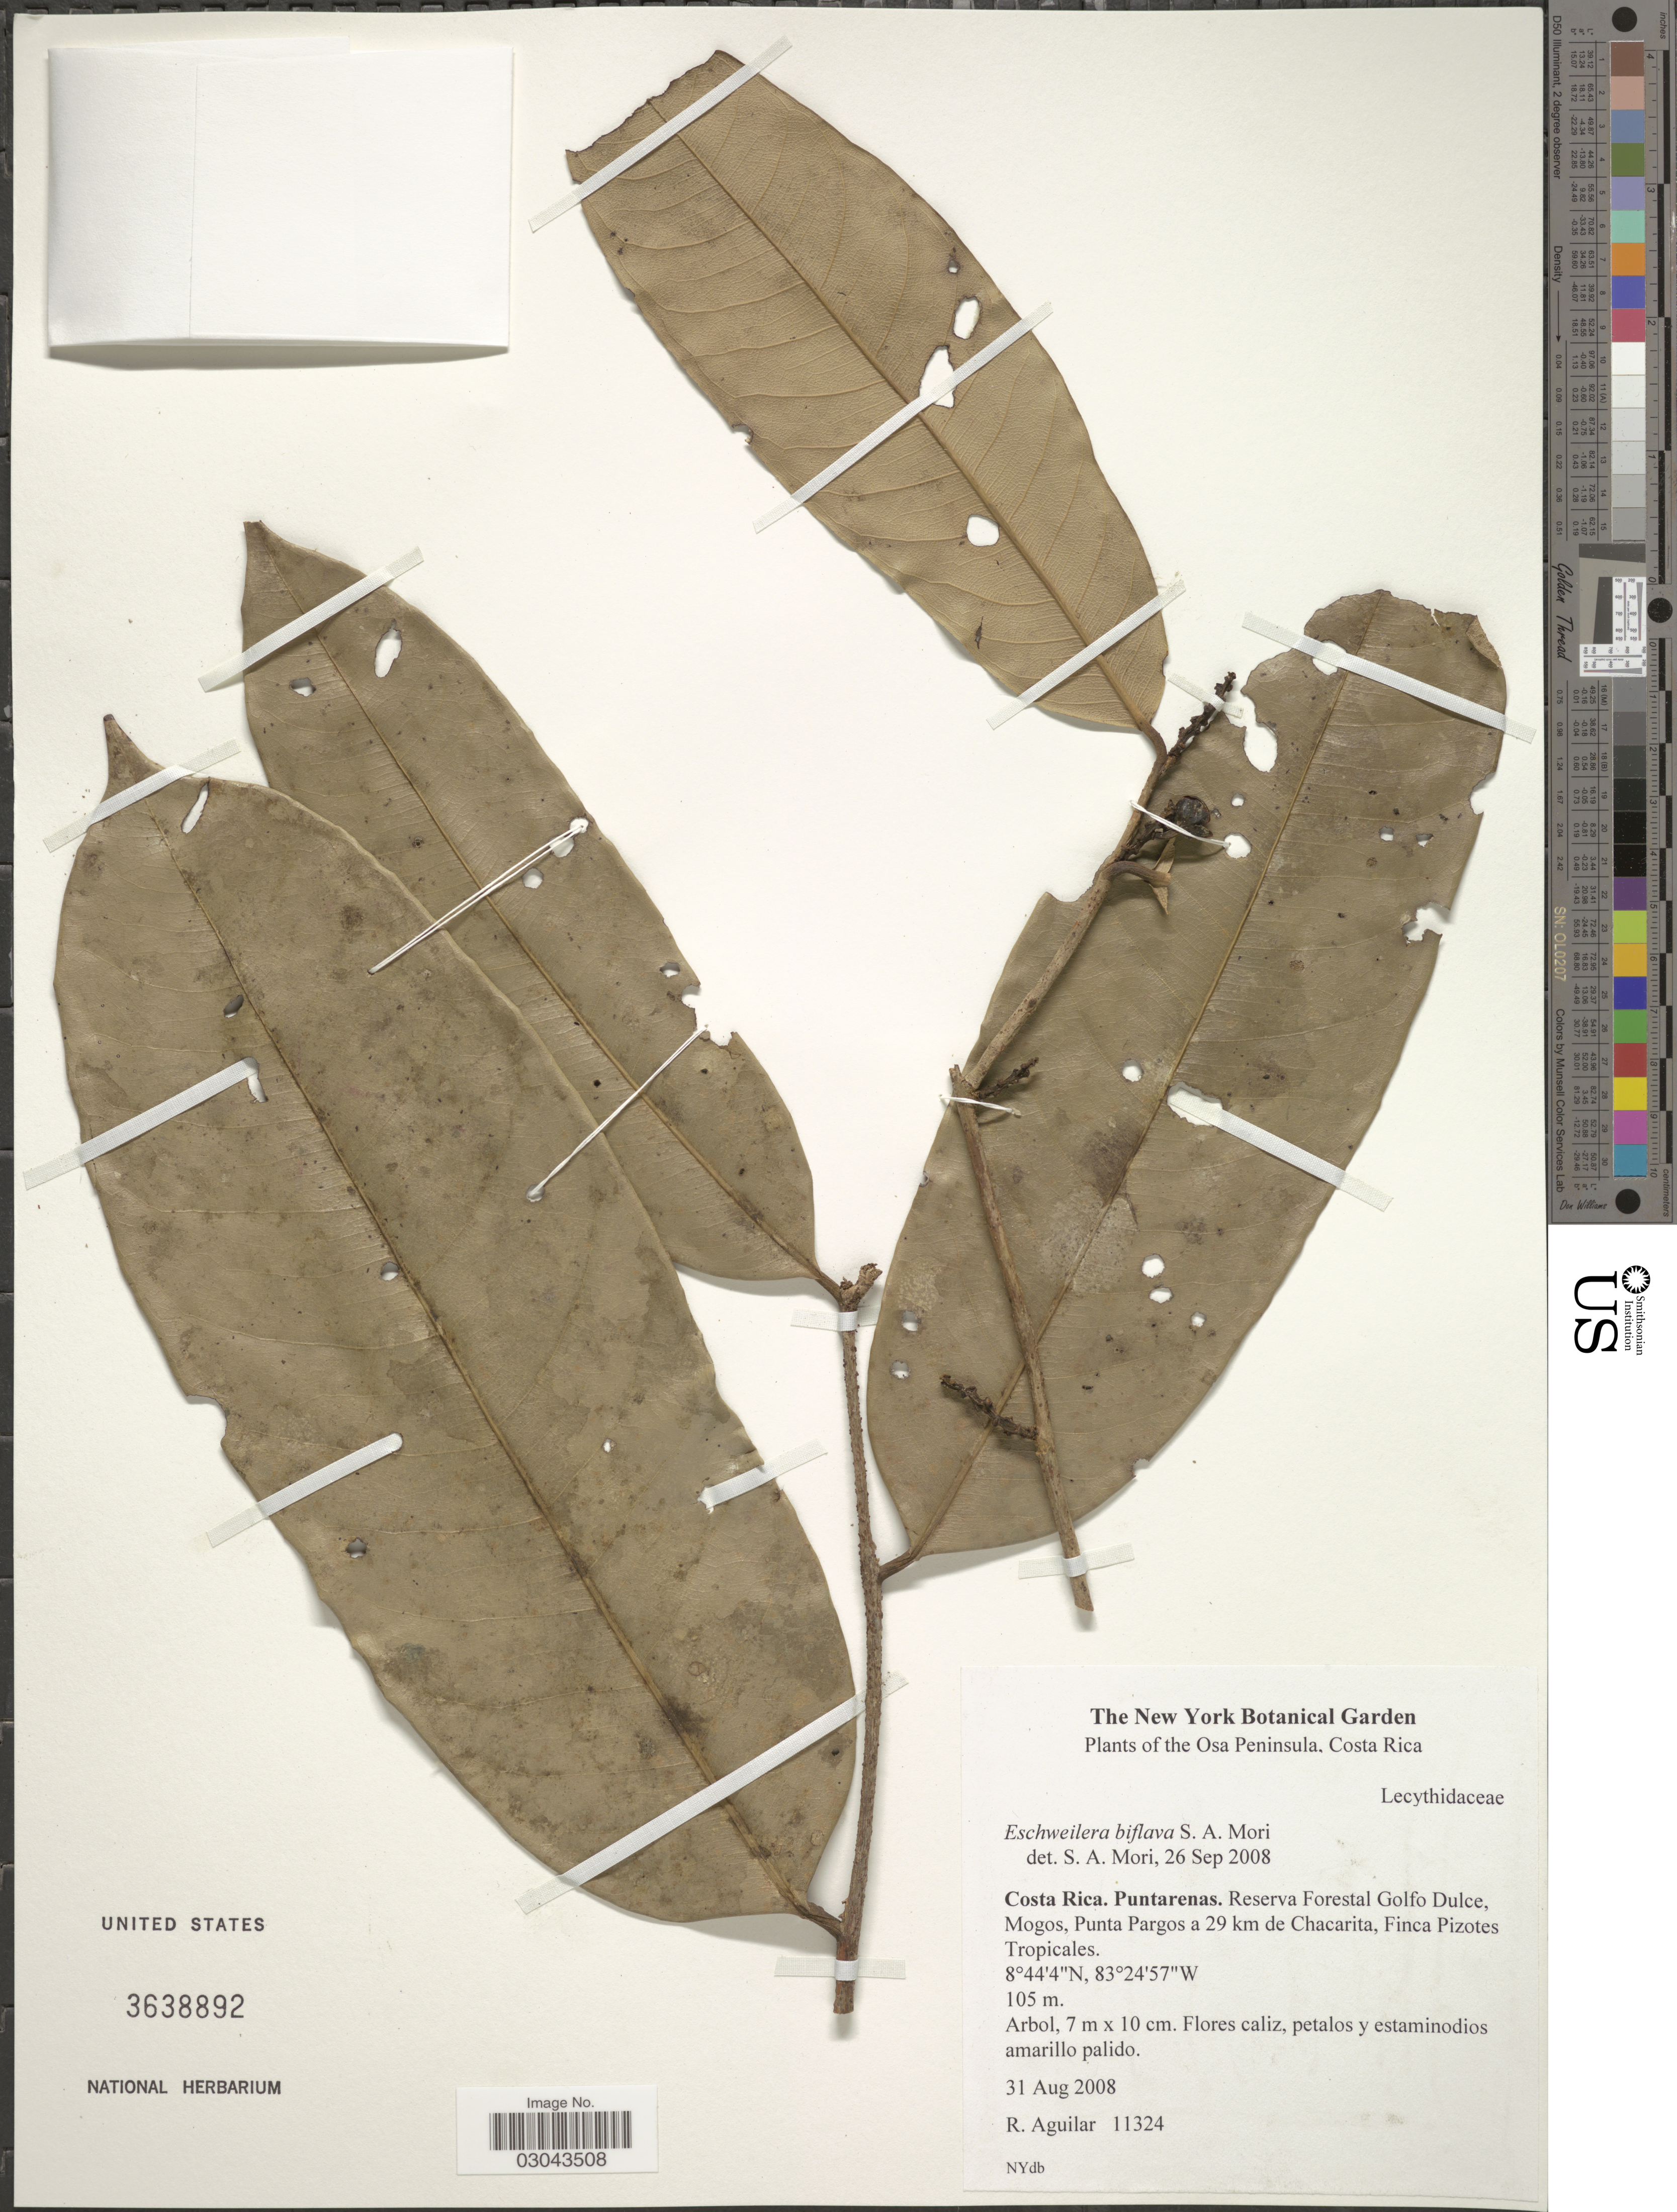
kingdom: Plantae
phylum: Tracheophyta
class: Magnoliopsida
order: Ericales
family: Lecythidaceae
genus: Eschweilera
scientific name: Eschweilera biflava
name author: S.A. Mori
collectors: R. Aguilar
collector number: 11324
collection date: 2008-08-31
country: Costa Rica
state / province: Puntarenas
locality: Reserva Forestal Golfo Dulce, Mogos, Punta Pargos a 29 km de Chacarita, Finca Pizotes Tropicales.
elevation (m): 105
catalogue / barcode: US 3638892